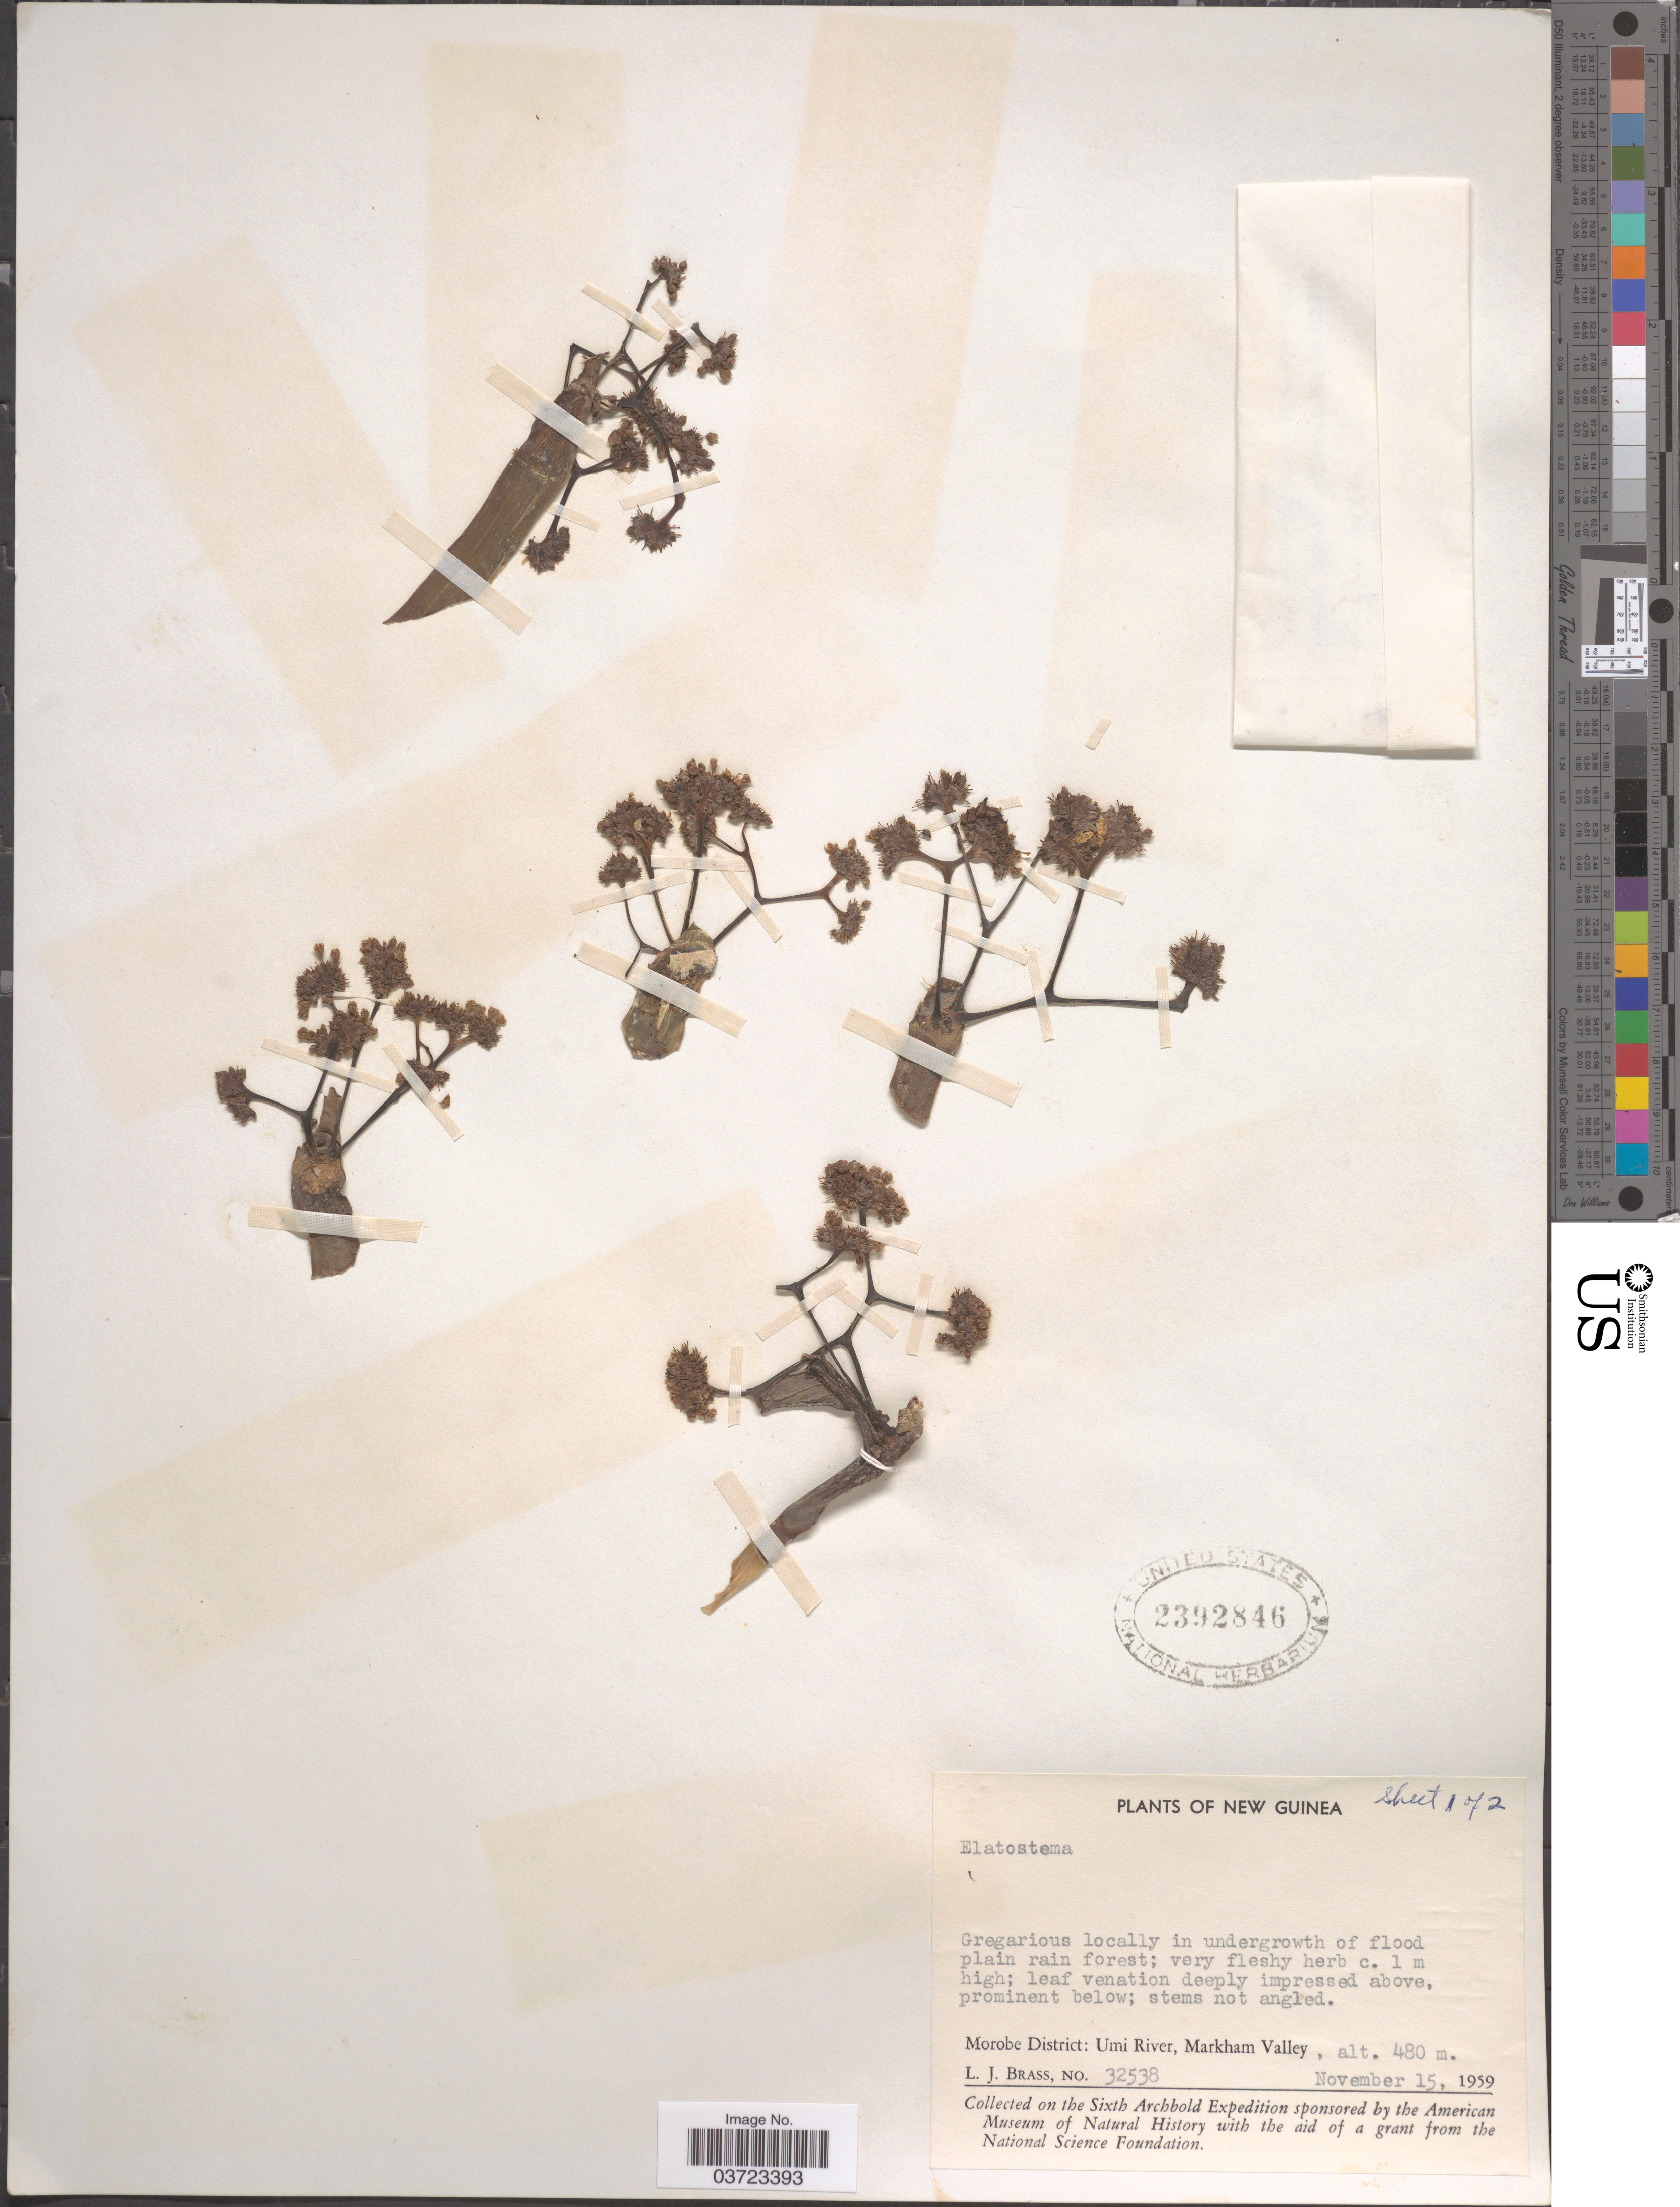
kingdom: Plantae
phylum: Tracheophyta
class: Magnoliopsida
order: Rosales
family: Urticaceae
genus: Elatostema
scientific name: Elatostema sp.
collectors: L. J. Brass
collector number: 32538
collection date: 1959-11-15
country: Papua New Guinea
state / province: Morobe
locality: New Guinea. Morobe District: Umi River, Markham Valley.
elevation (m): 480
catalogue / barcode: US 2392846